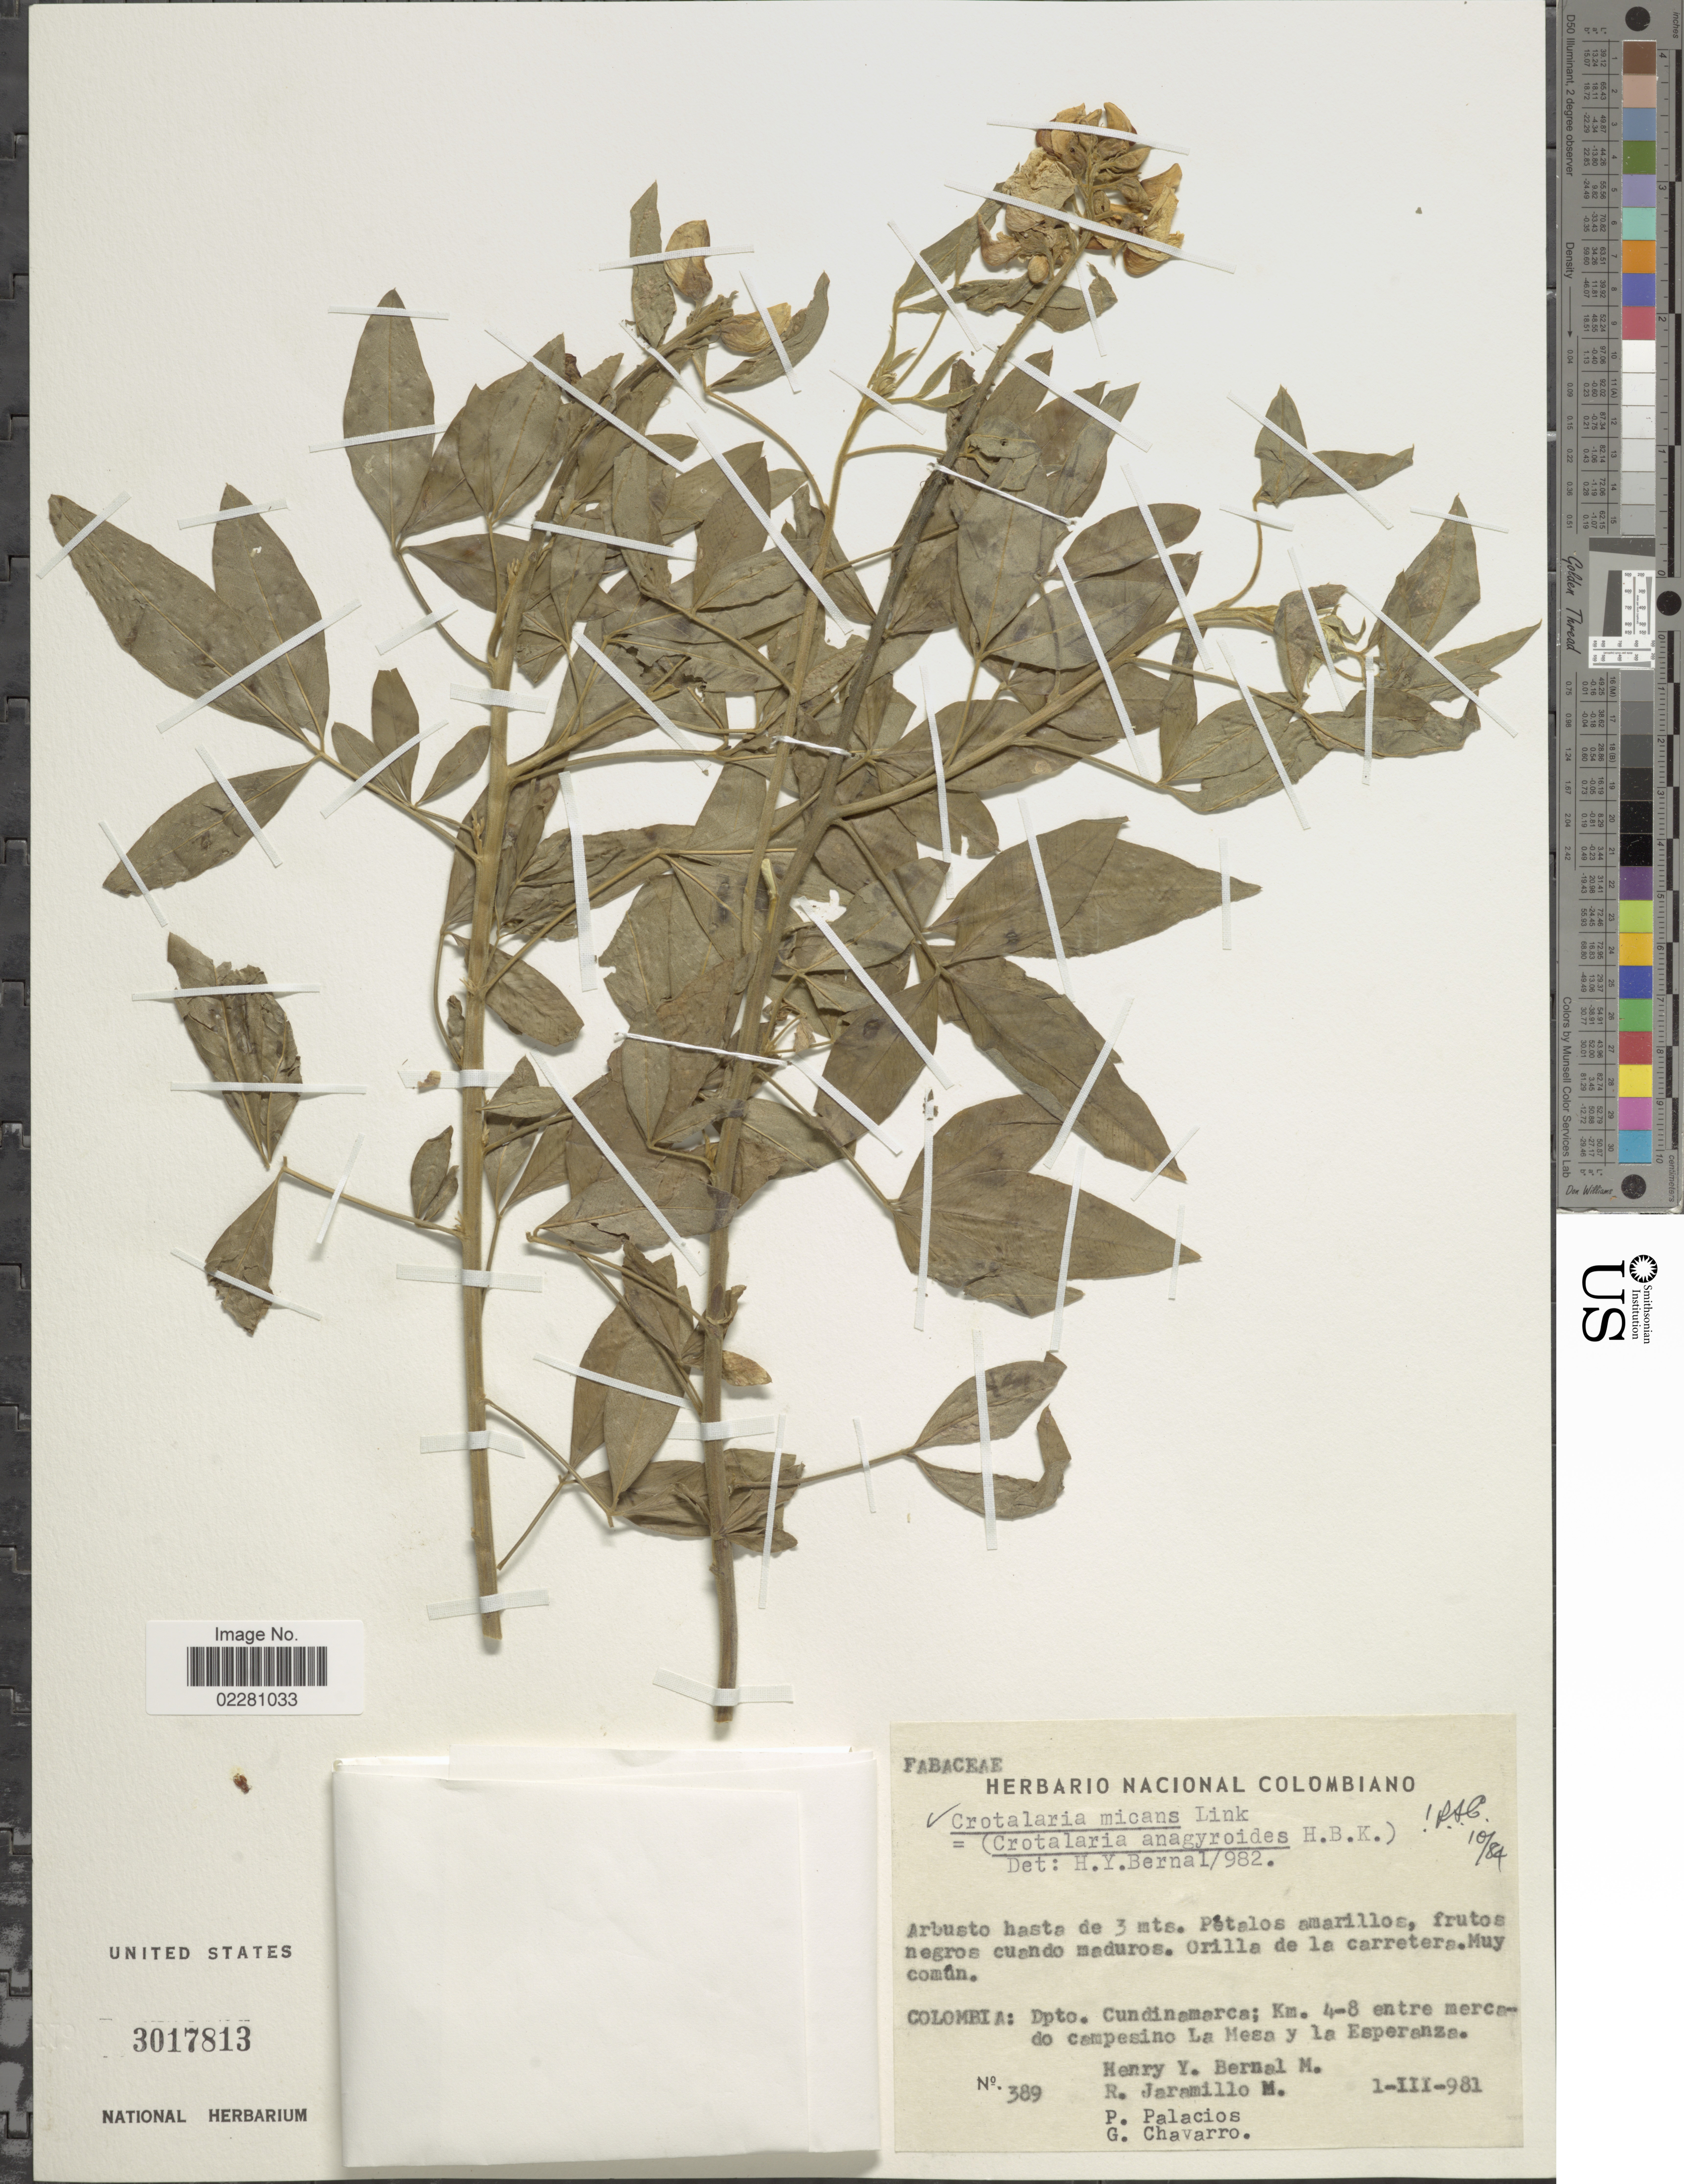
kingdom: Plantae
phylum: Tracheophyta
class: Magnoliopsida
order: Fabales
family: Fabaceae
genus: Crotalaria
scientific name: Crotalaria micans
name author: Link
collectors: H. Y. Bernal, R. Jaramillo M., P. Palacios & G. Chavarro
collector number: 389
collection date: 1981-03-01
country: Colombia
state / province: Cundinamarca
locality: Km 4-8 entre mercado campesino La Mesa y La Esperanza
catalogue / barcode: US 3017813